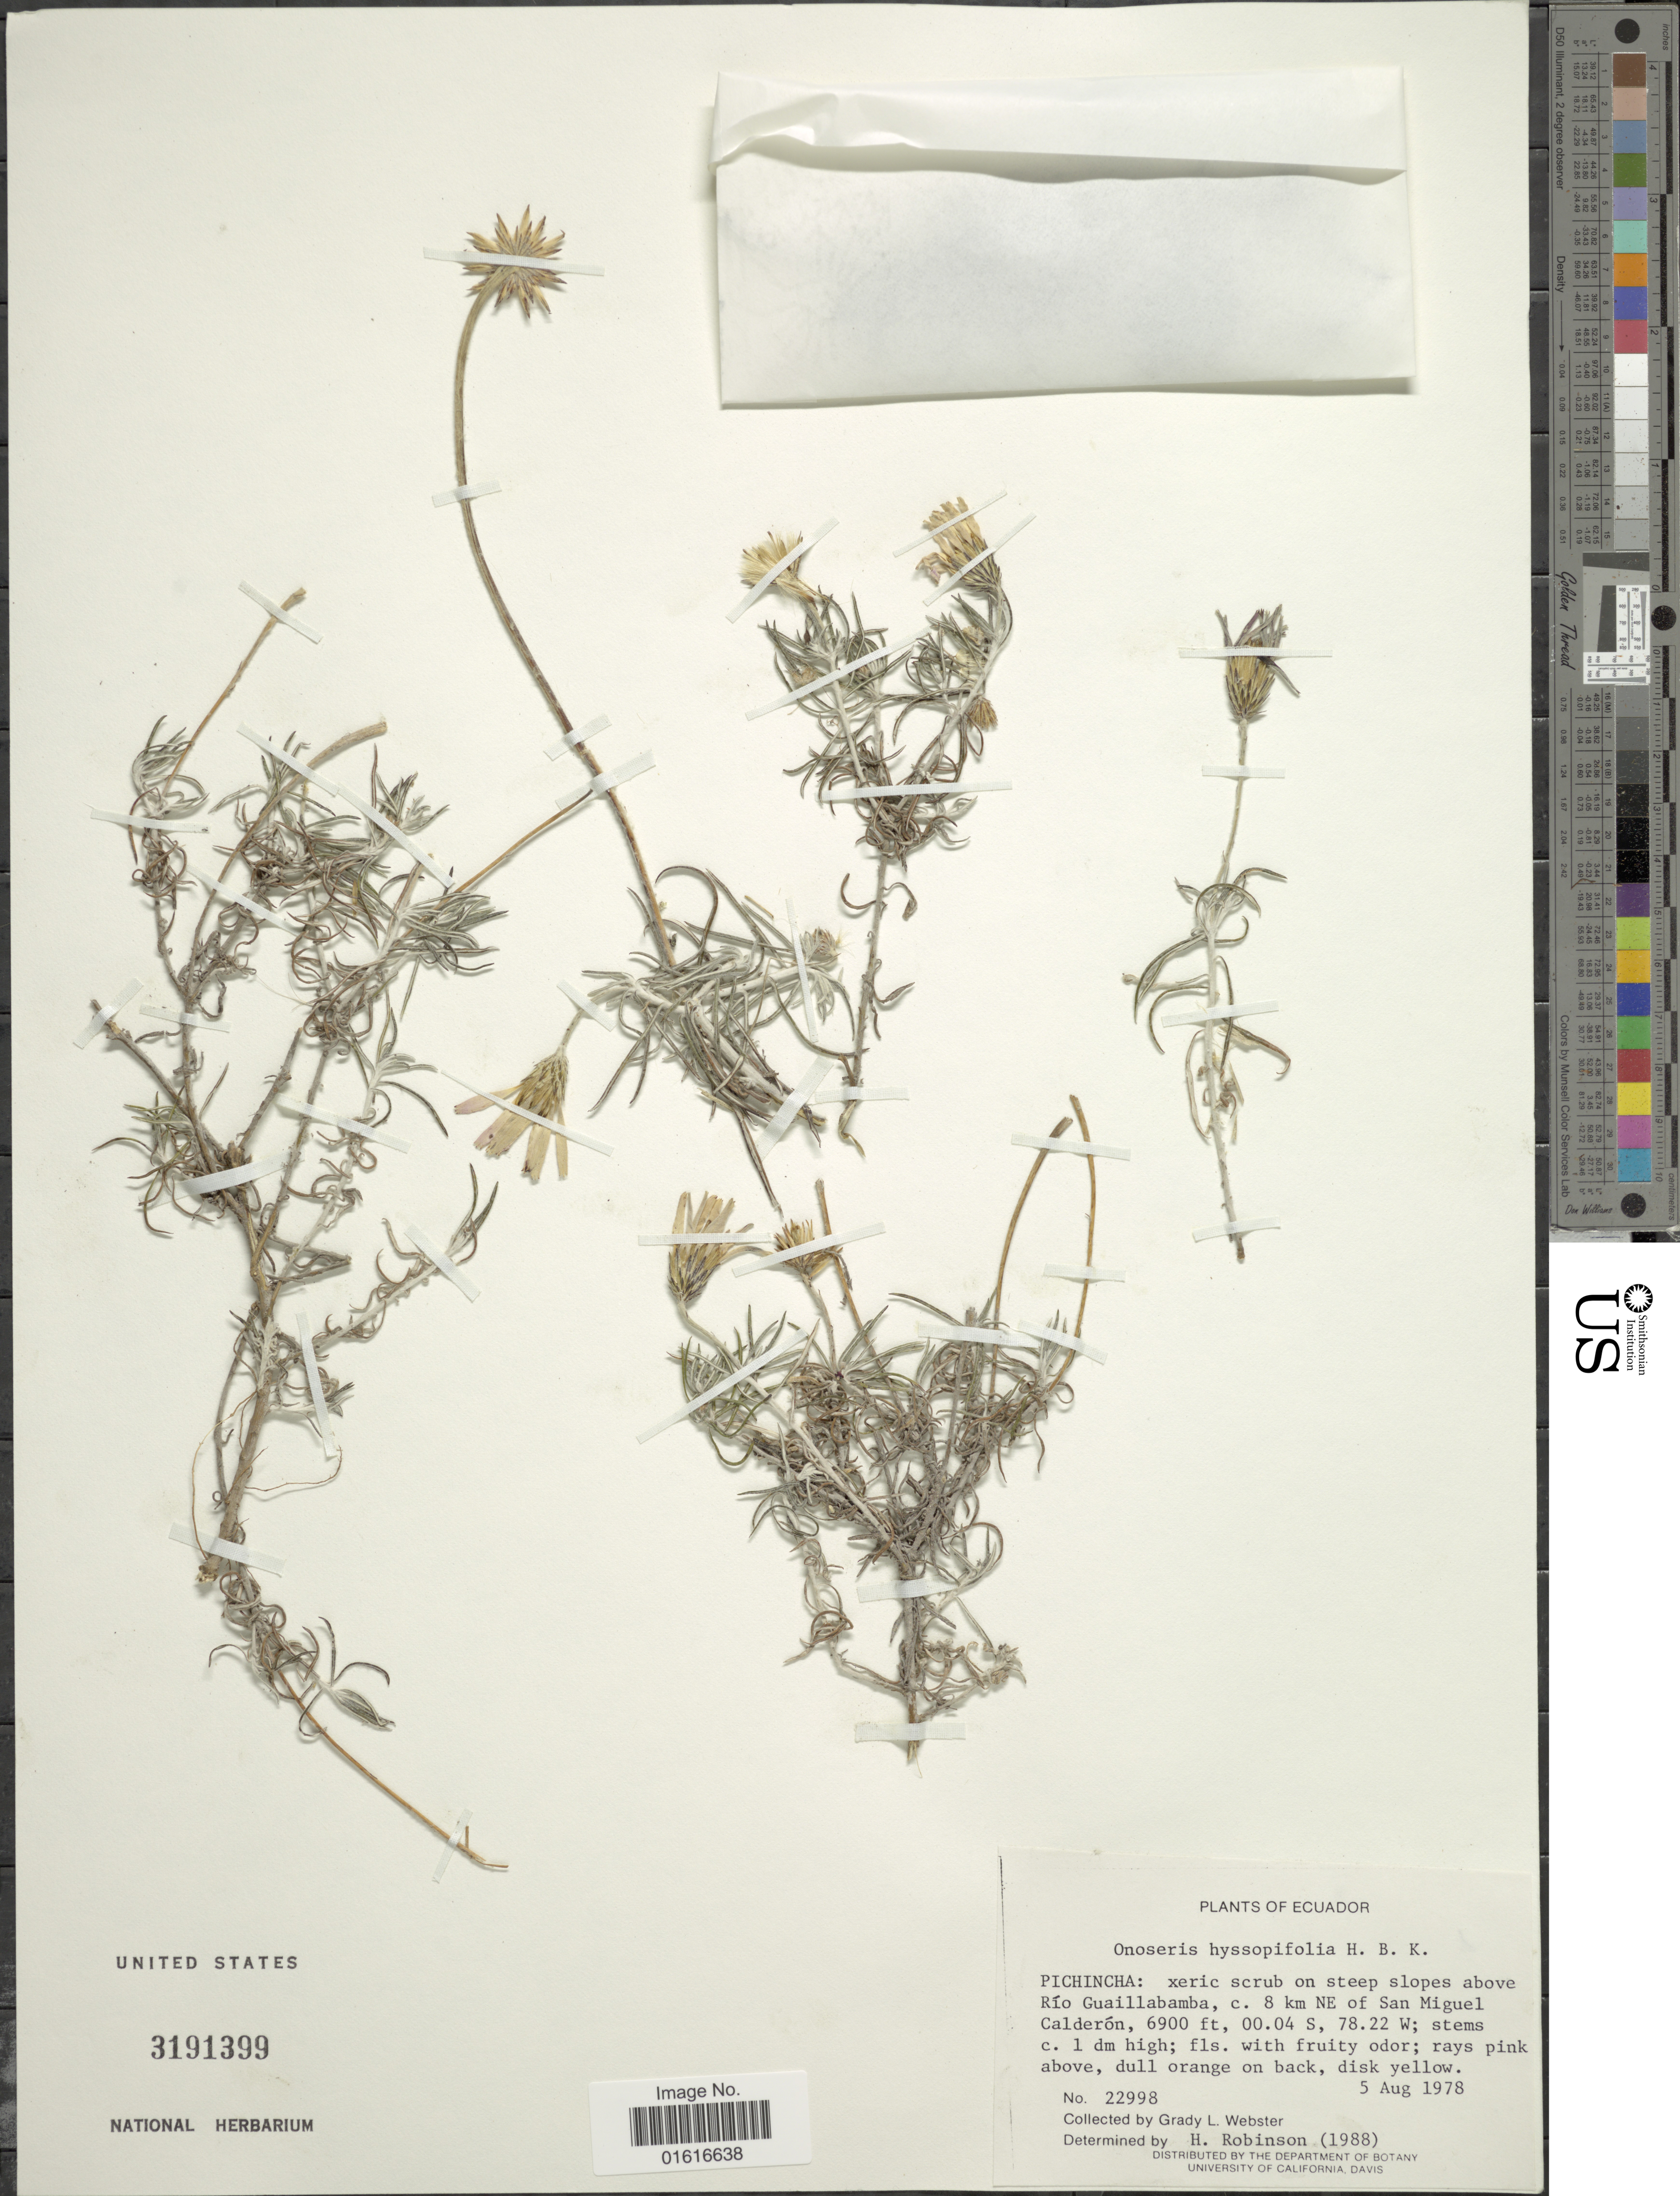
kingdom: Plantae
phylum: Tracheophyta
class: Magnoliopsida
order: Asterales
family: Asteraceae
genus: Onoseris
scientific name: Onoseris hyssopifolia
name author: Kunth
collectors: G. L. Webster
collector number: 22998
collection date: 1978-08-05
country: Ecuador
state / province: Pichincha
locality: Xeric scrub on steep slope above Rio Guaillabamba, c. 8 km NE of San Miguel Calderon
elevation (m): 2103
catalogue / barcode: US 3191399